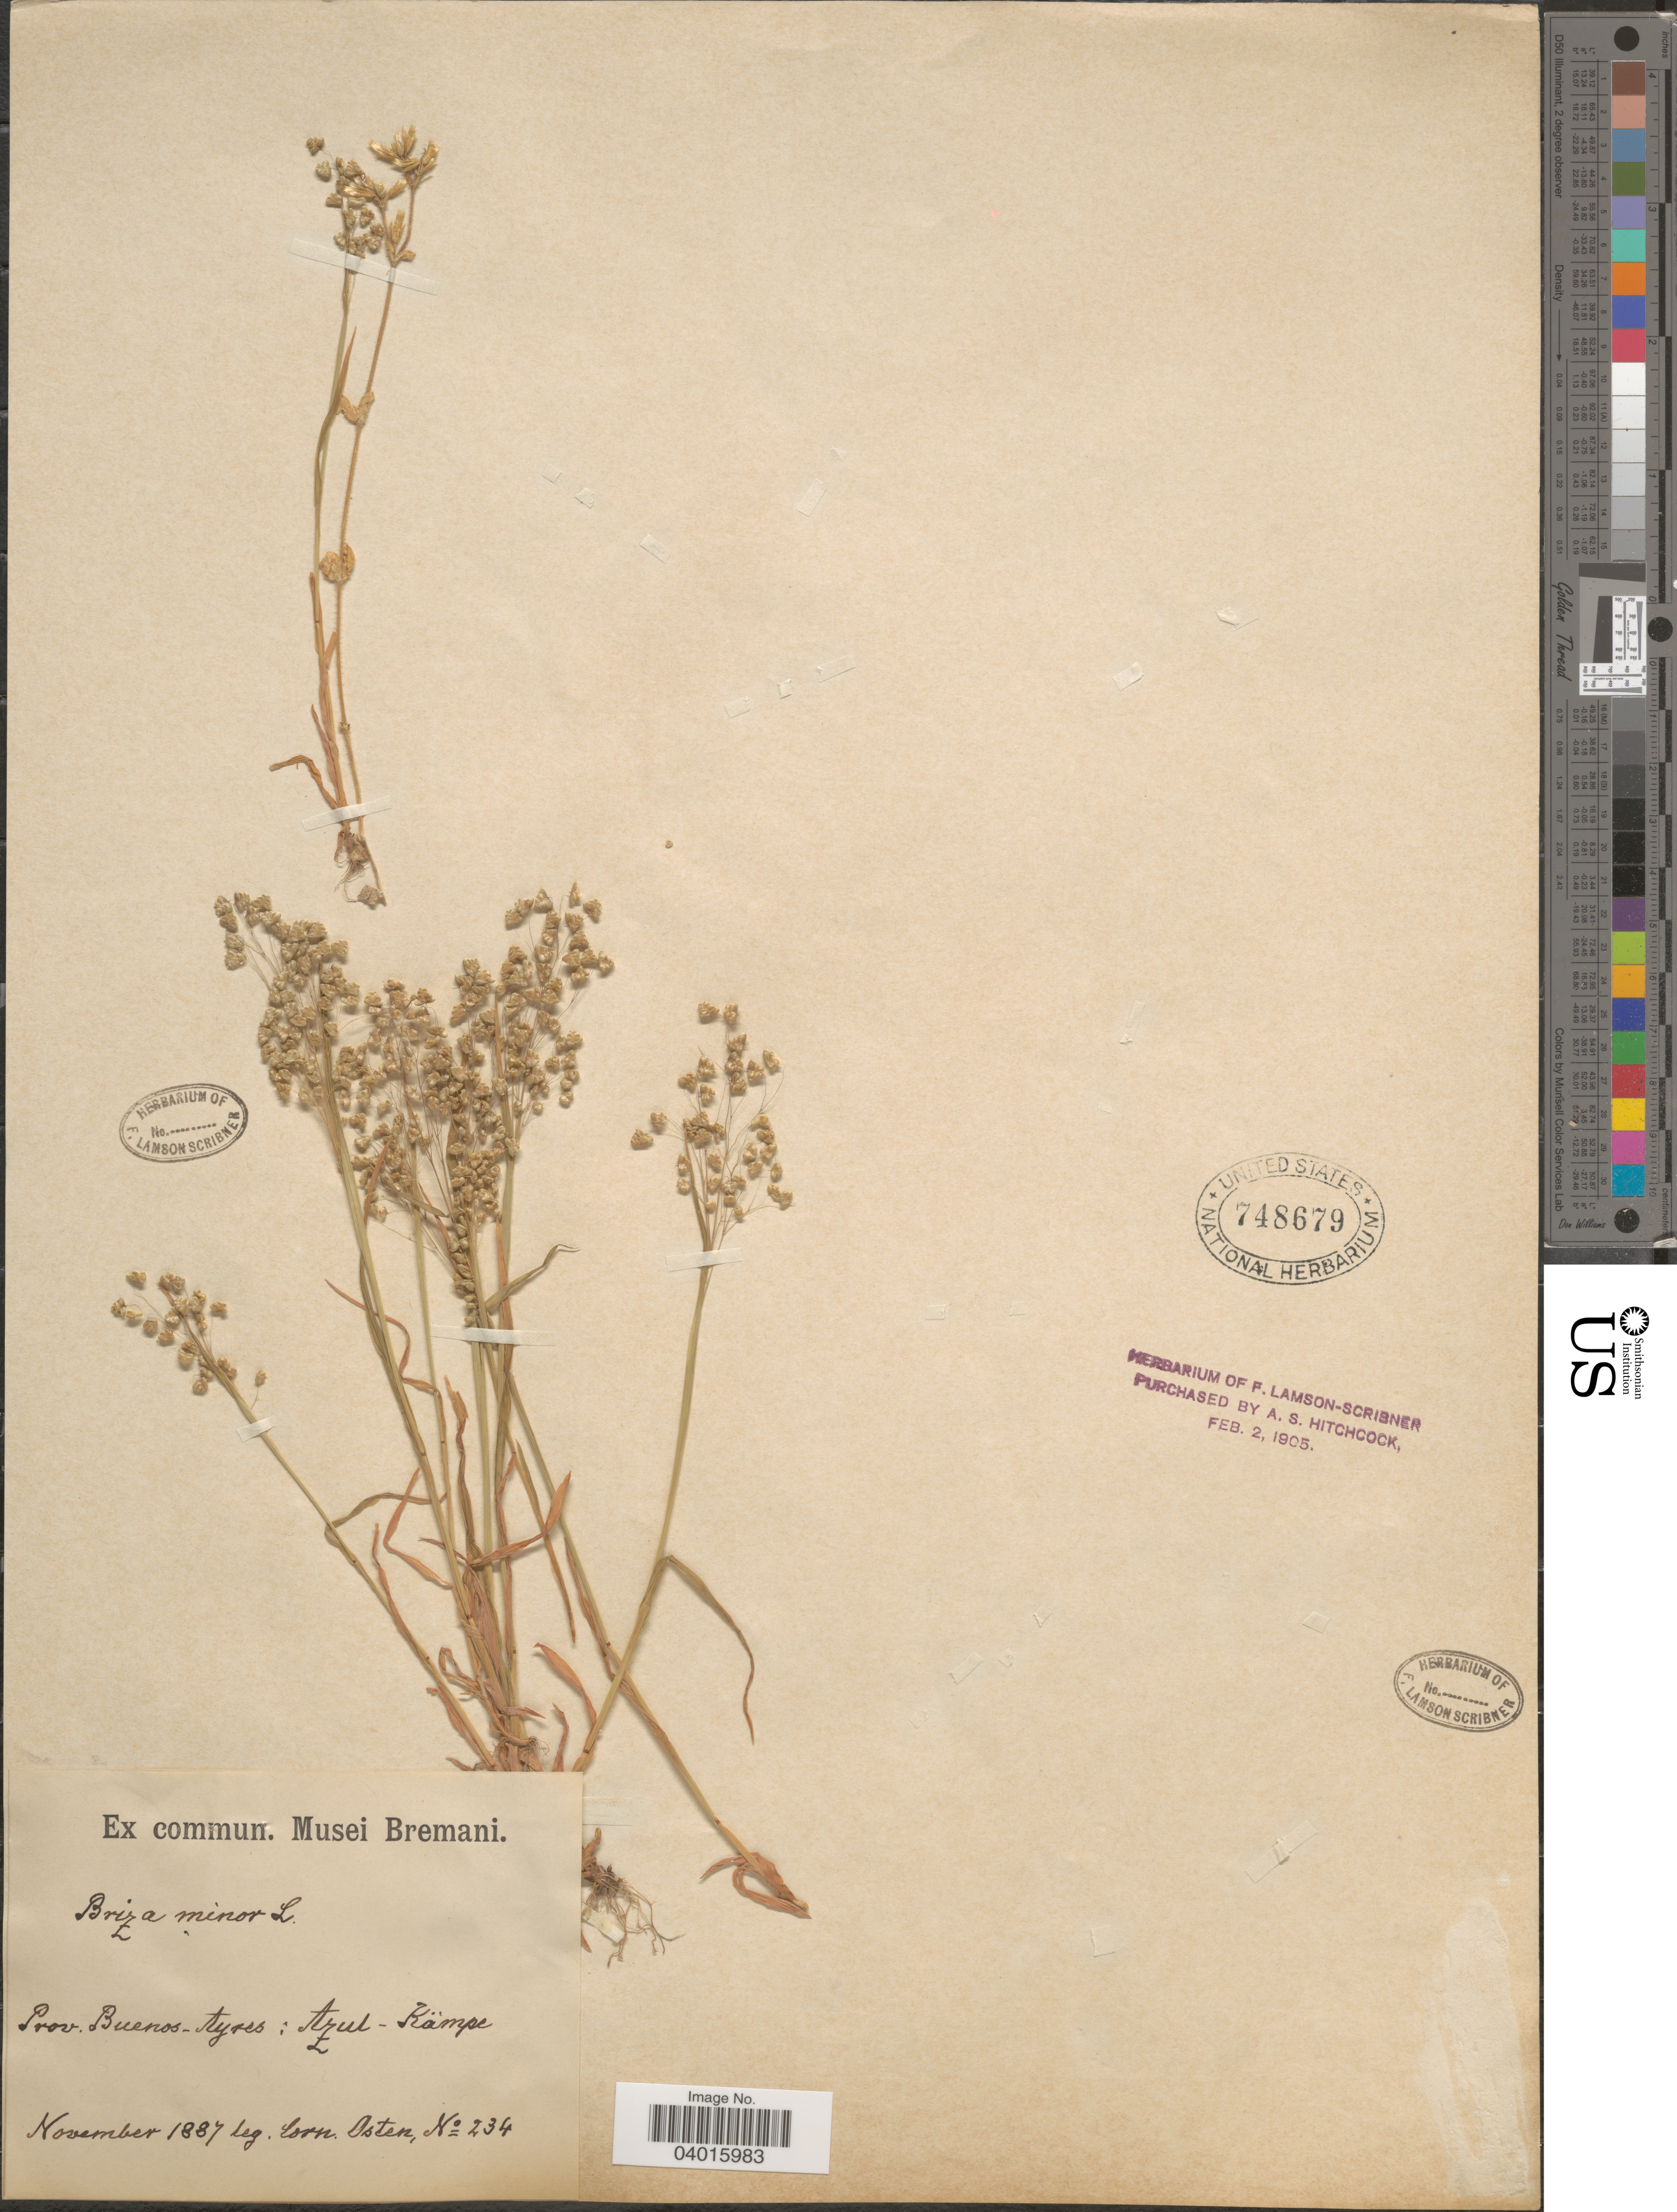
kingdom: Plantae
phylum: Tracheophyta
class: Liliopsida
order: Poales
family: Poaceae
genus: Briza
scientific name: Briza minor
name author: L.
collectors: C. Osten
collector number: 234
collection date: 1887-11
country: Argentina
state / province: Buenos Aires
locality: Prov. Buenos-Ayres : Azul - Kämpe.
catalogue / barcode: US 748679